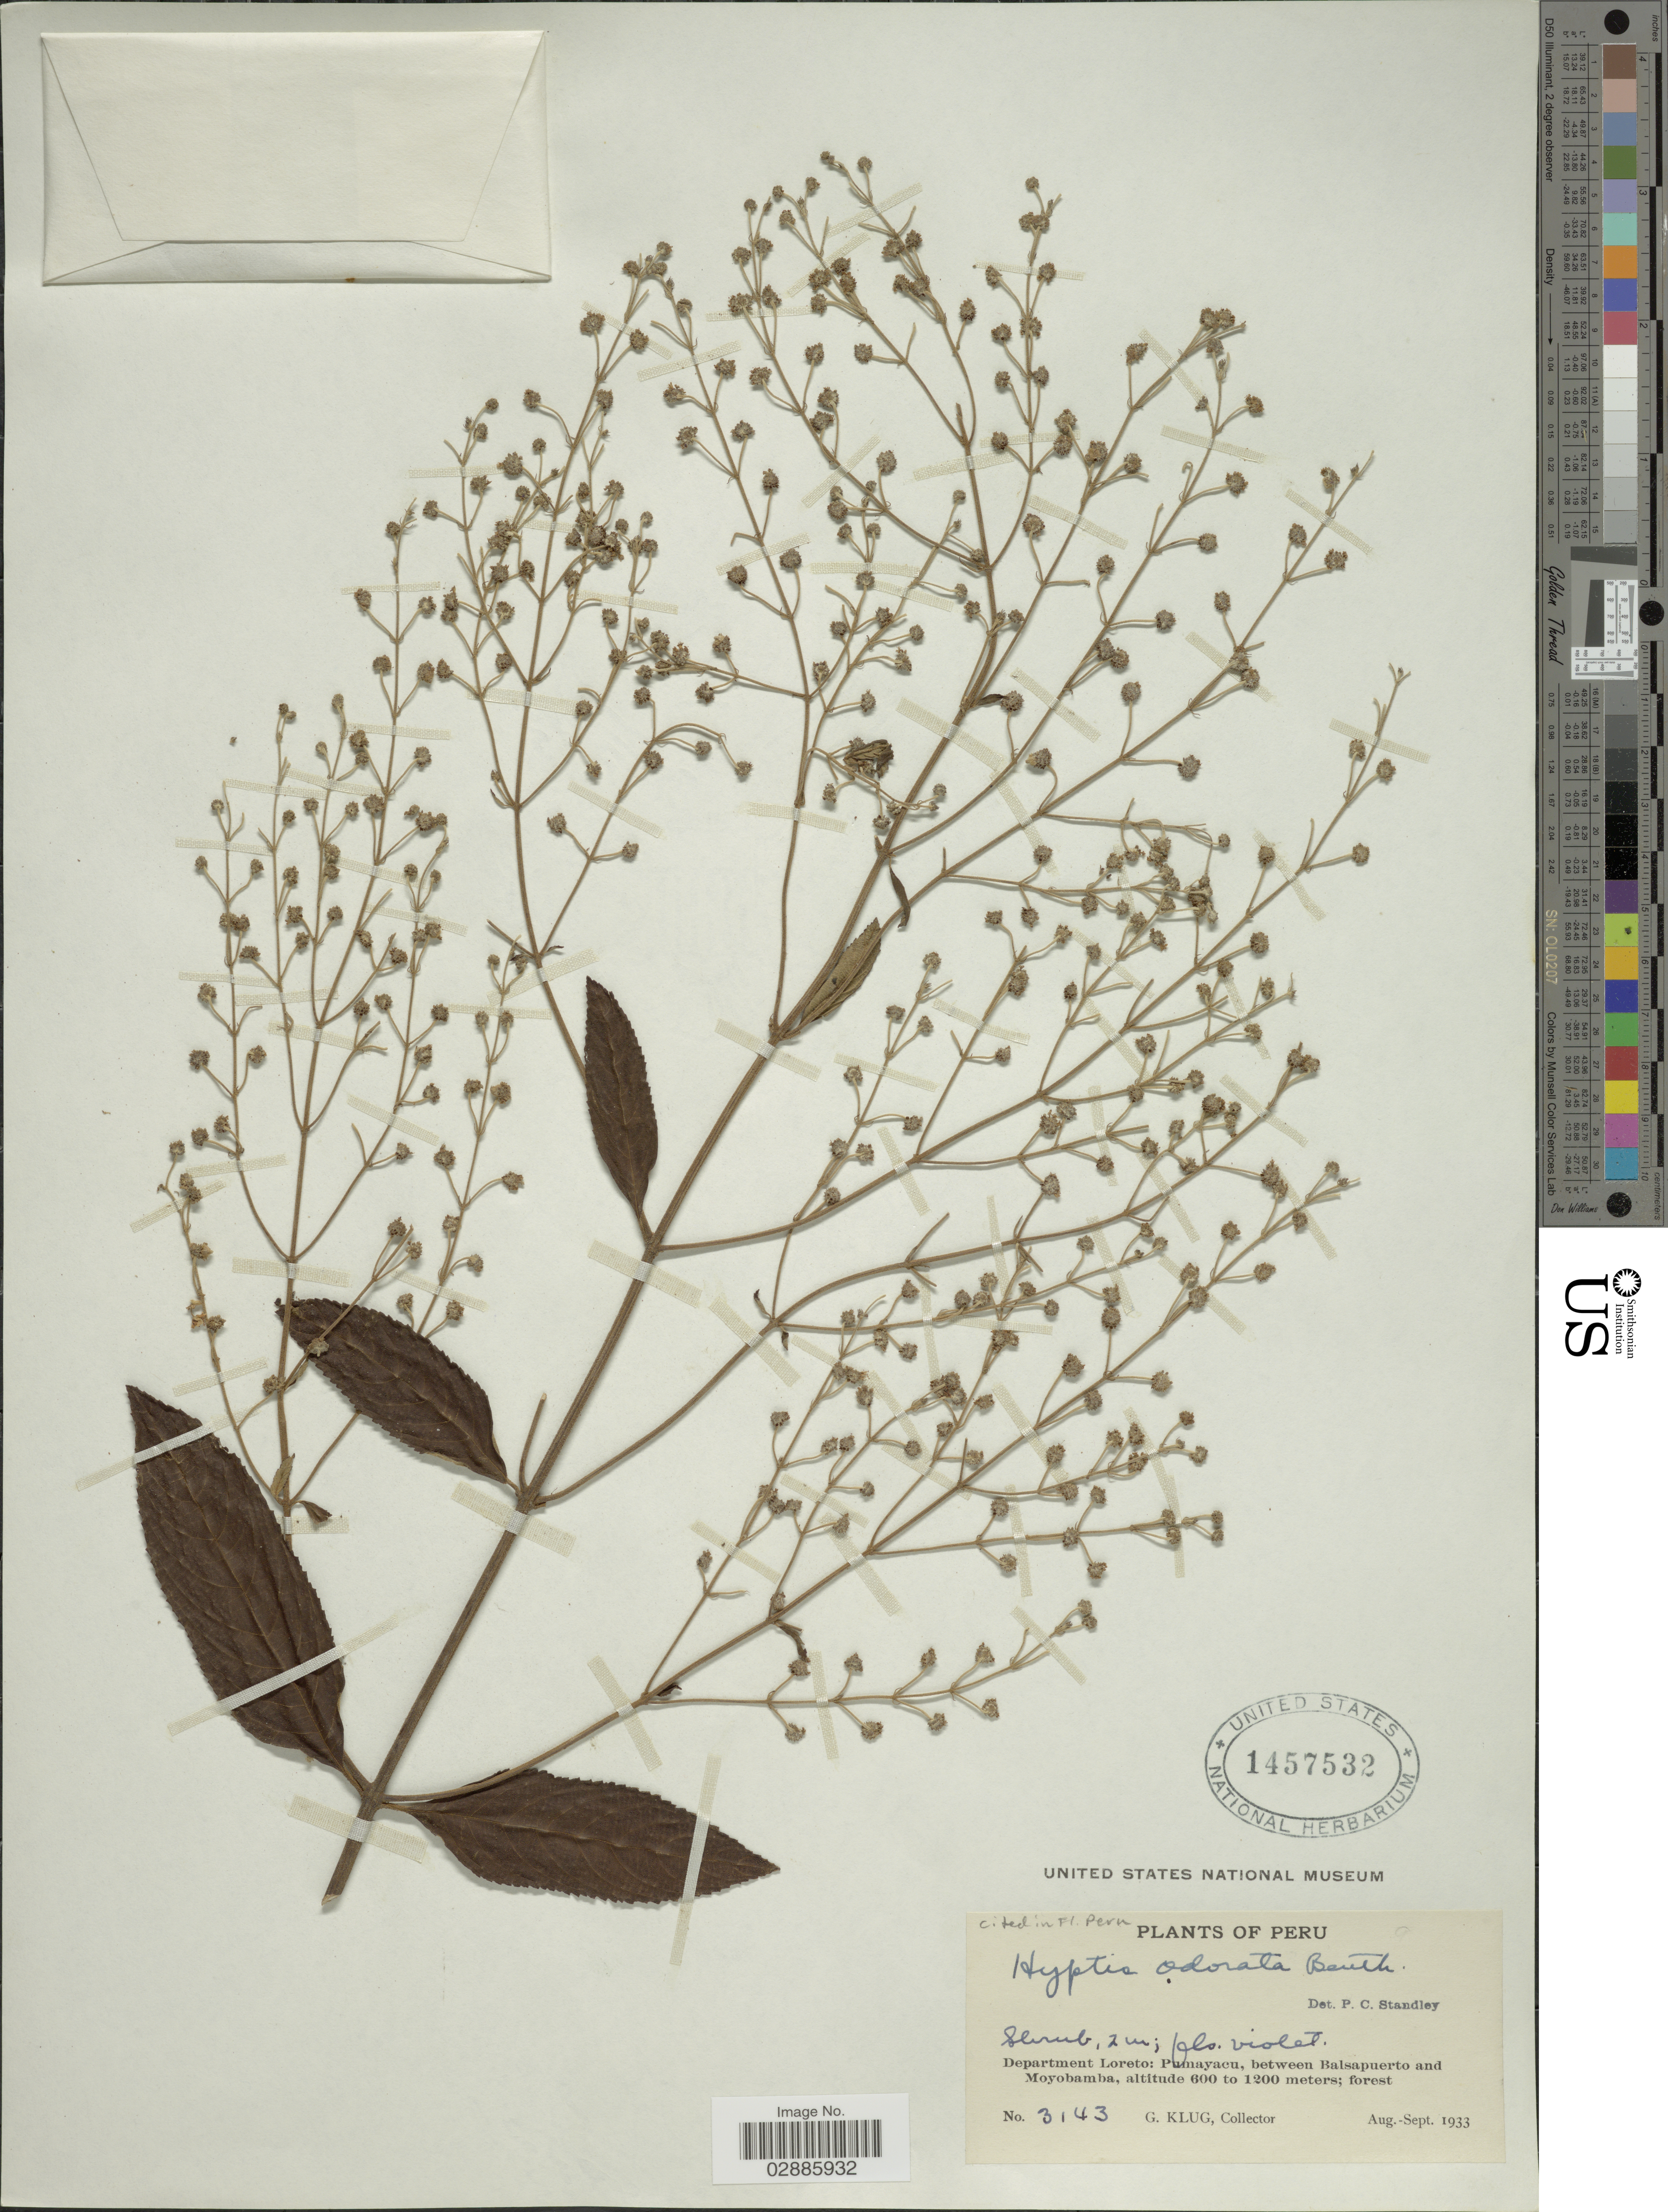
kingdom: Plantae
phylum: Tracheophyta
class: Magnoliopsida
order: Lamiales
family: Lamiaceae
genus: Hyptis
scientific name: Hyptis odorata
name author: Benth.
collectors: G. Klug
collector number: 3143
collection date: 1933-08/1933-09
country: Peru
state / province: Loreto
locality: Department Loreto: Pumayacu, between Balsapuerto and Moyobamba.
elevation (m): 600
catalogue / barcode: US 1457532